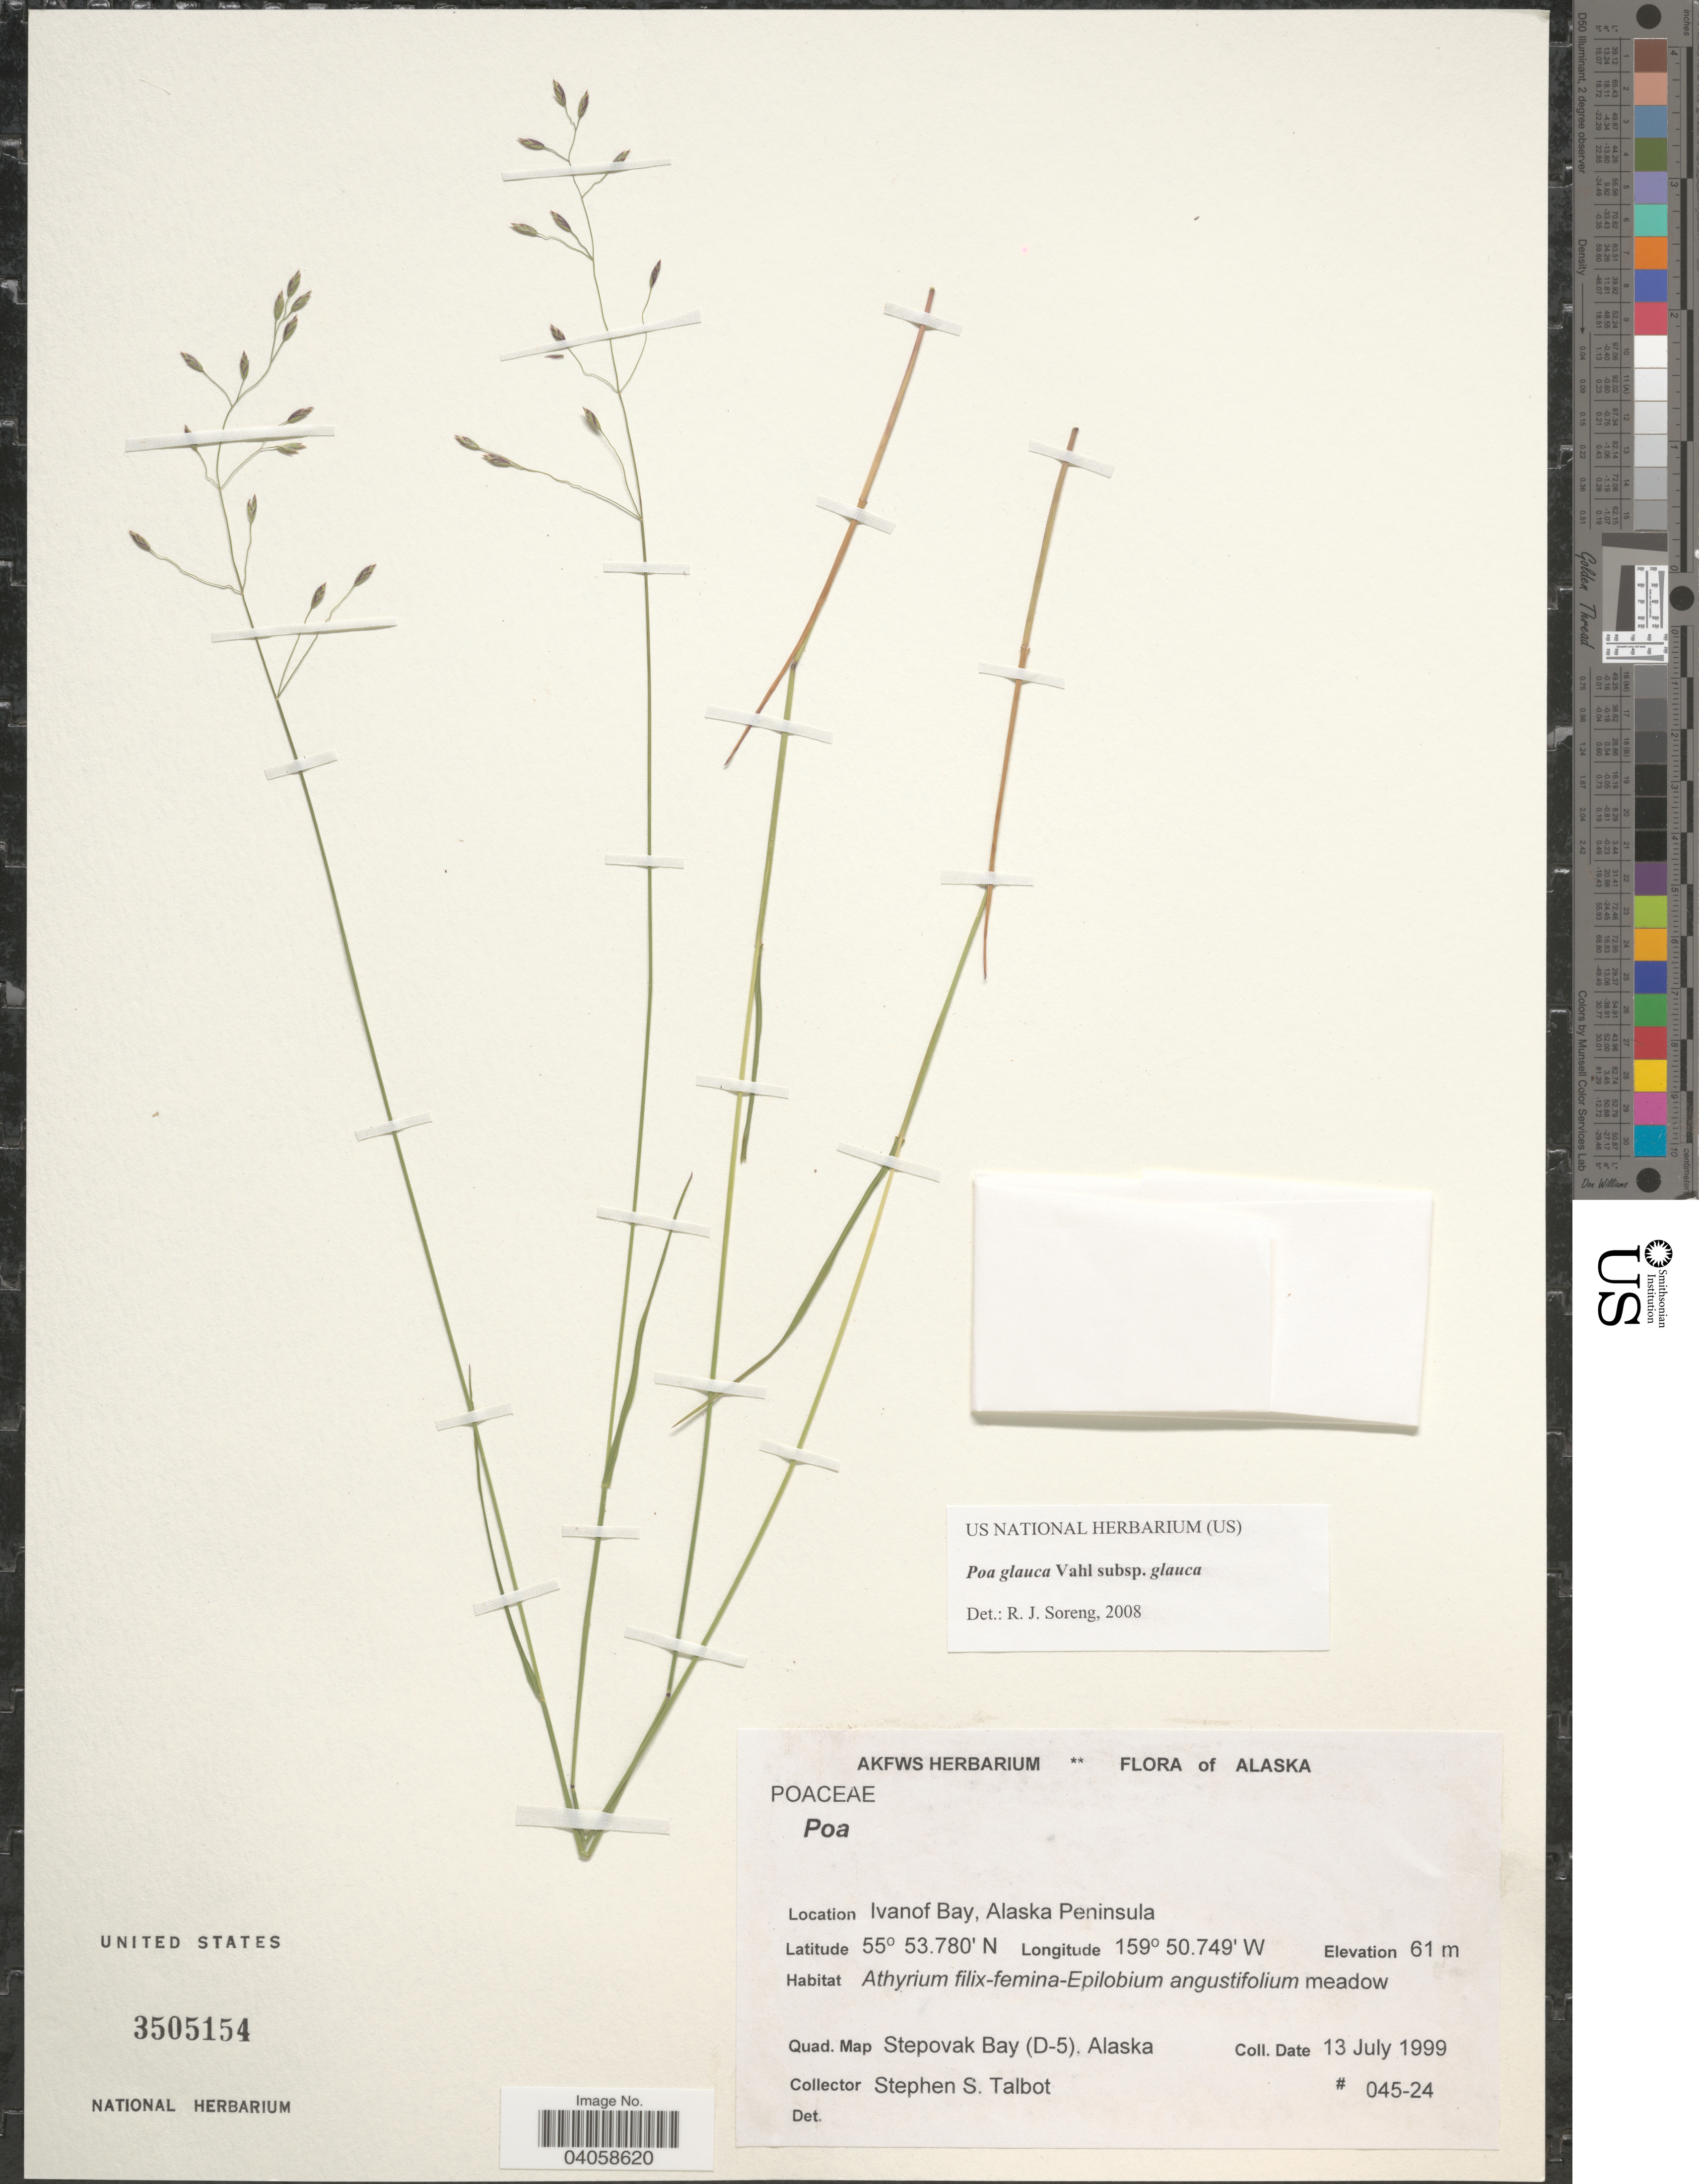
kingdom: Plantae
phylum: Tracheophyta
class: Liliopsida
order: Poales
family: Poaceae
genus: Poa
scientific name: Poa glauca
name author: Vahl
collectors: S. S. Talbot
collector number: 045-24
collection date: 1999-07-13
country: United States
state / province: Alaska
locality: Ivanof Bay, Alaska Peninsula. Quad. Map Stepovak Bay (D-5).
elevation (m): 61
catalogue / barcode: US 3505154